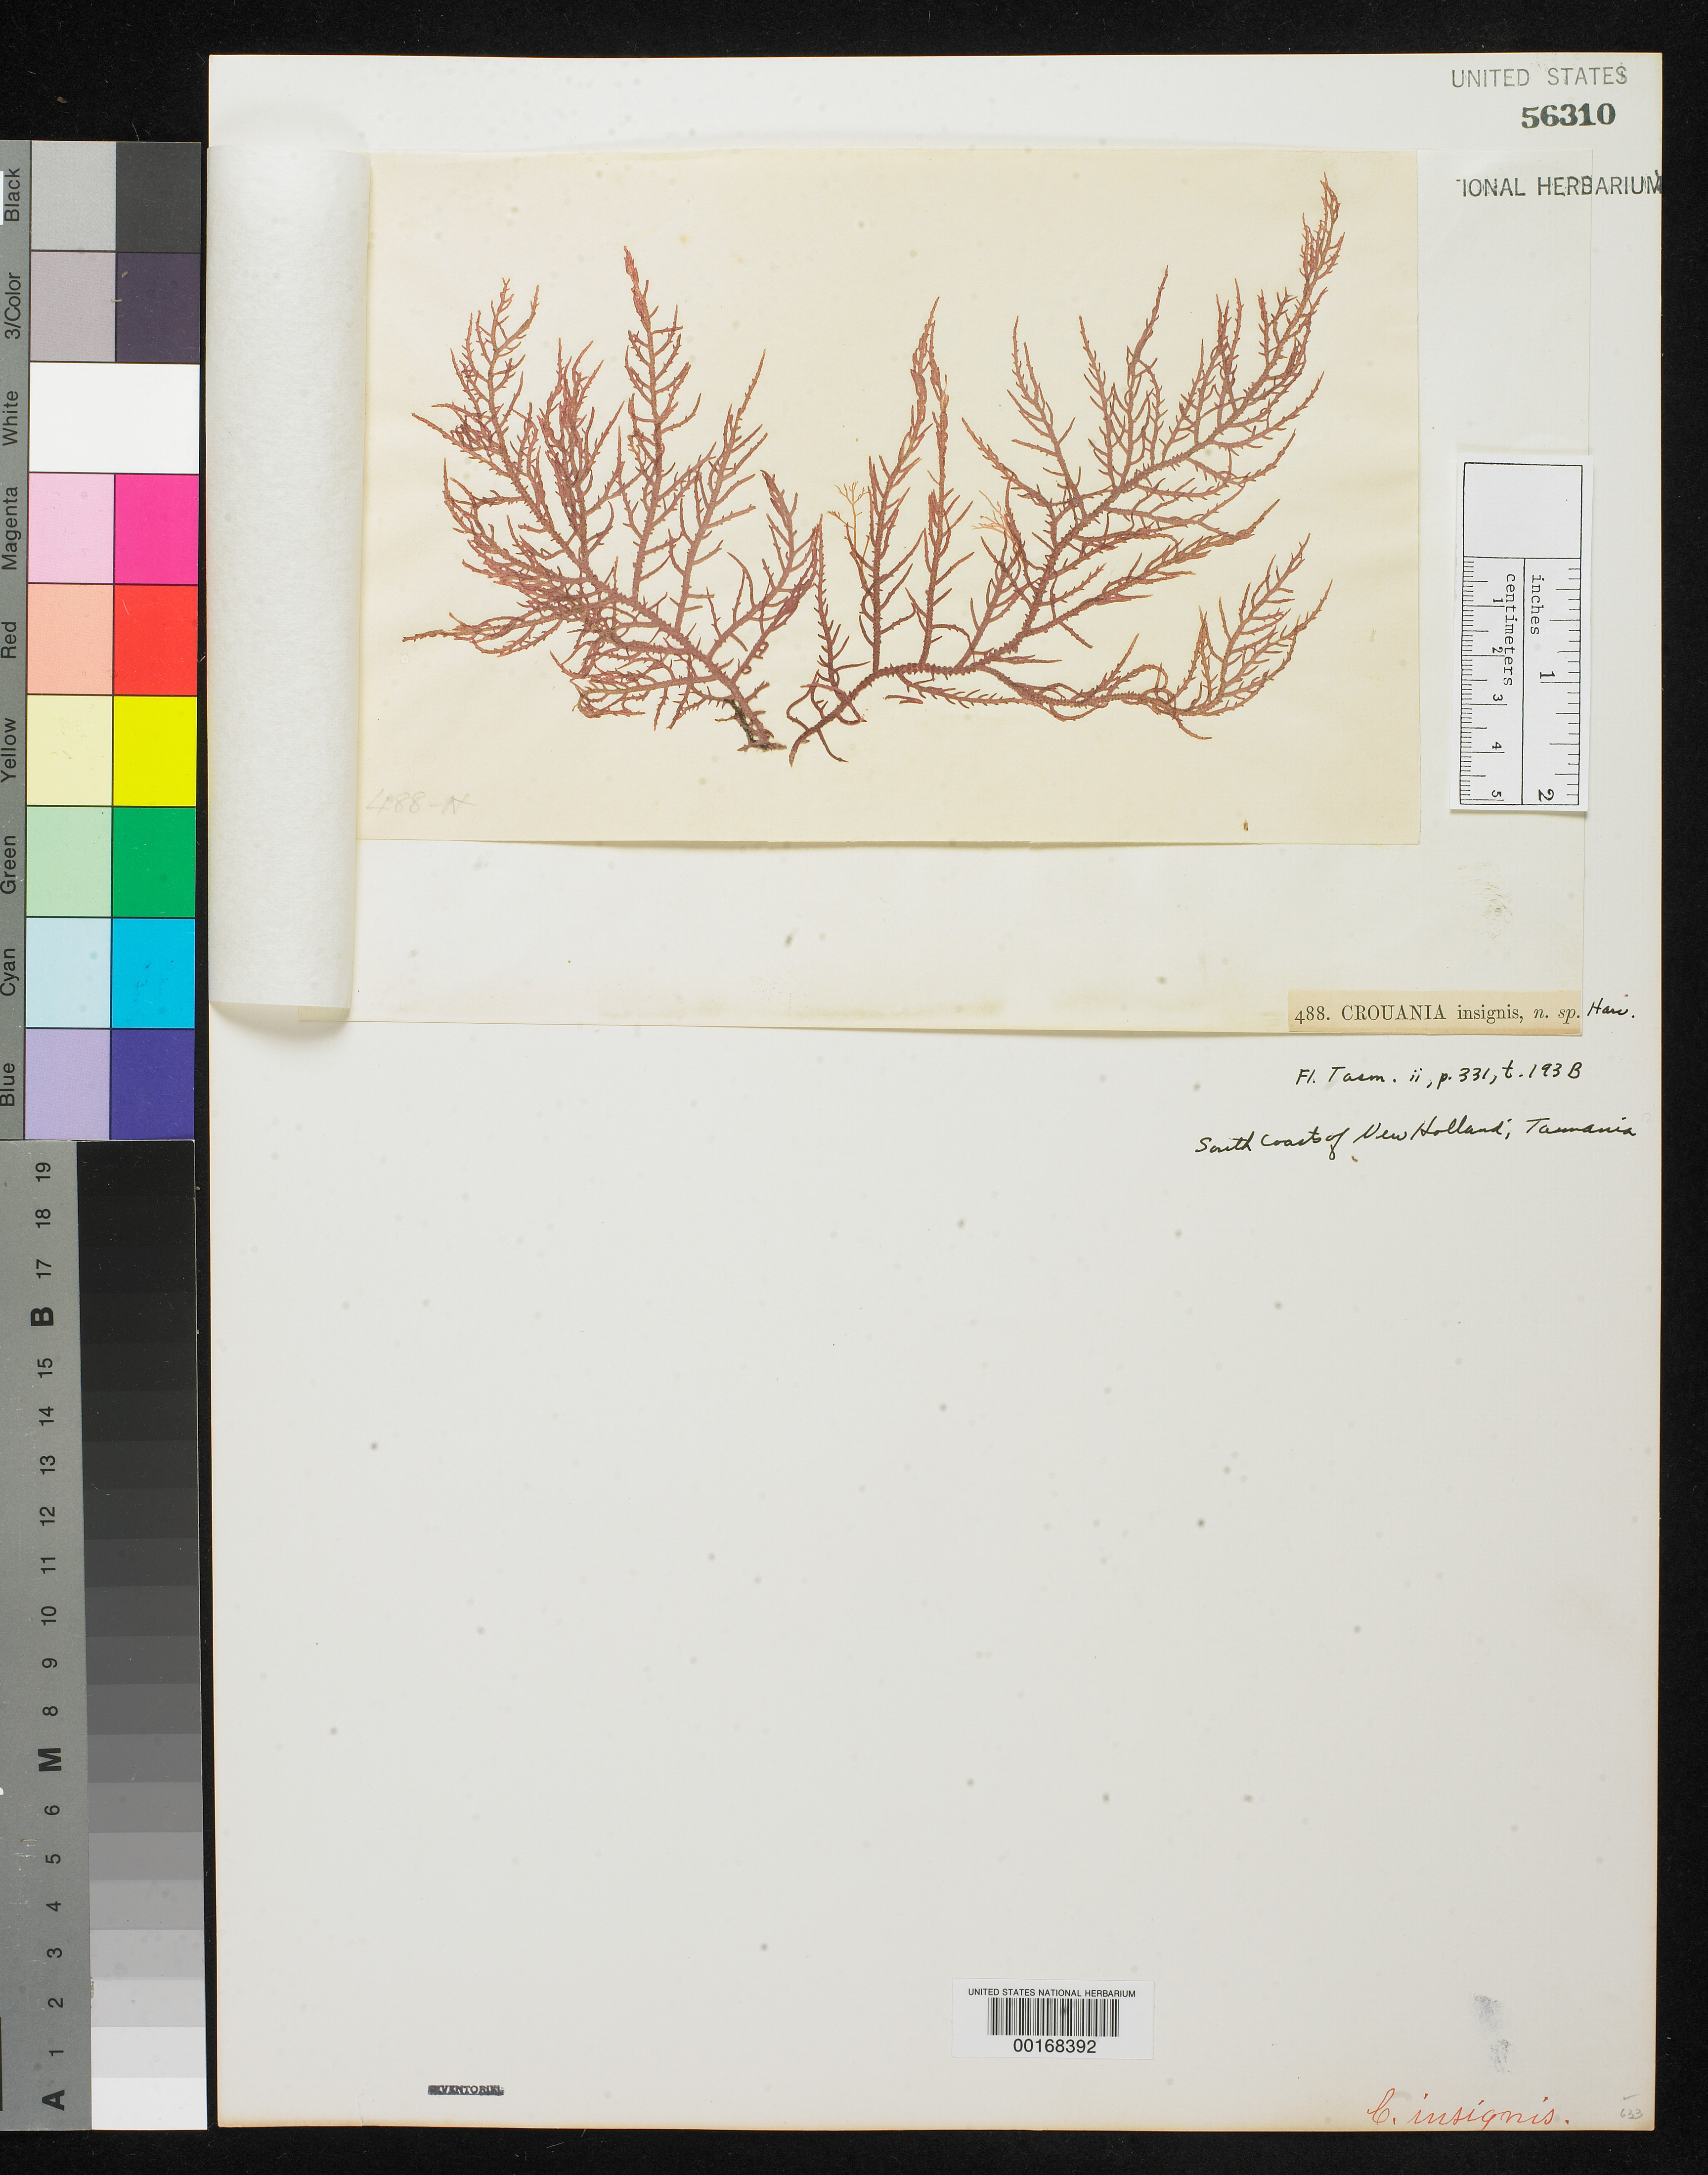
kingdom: Plantae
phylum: Rhodophyta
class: Florideophyceae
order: Ceramiales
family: Callithamniaceae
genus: Crouania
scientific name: Crouania insignis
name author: Harv. in Hook. f.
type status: Isotype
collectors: W. Harvey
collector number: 488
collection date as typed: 1854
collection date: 1854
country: Australia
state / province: Tasmania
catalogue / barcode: US 56310